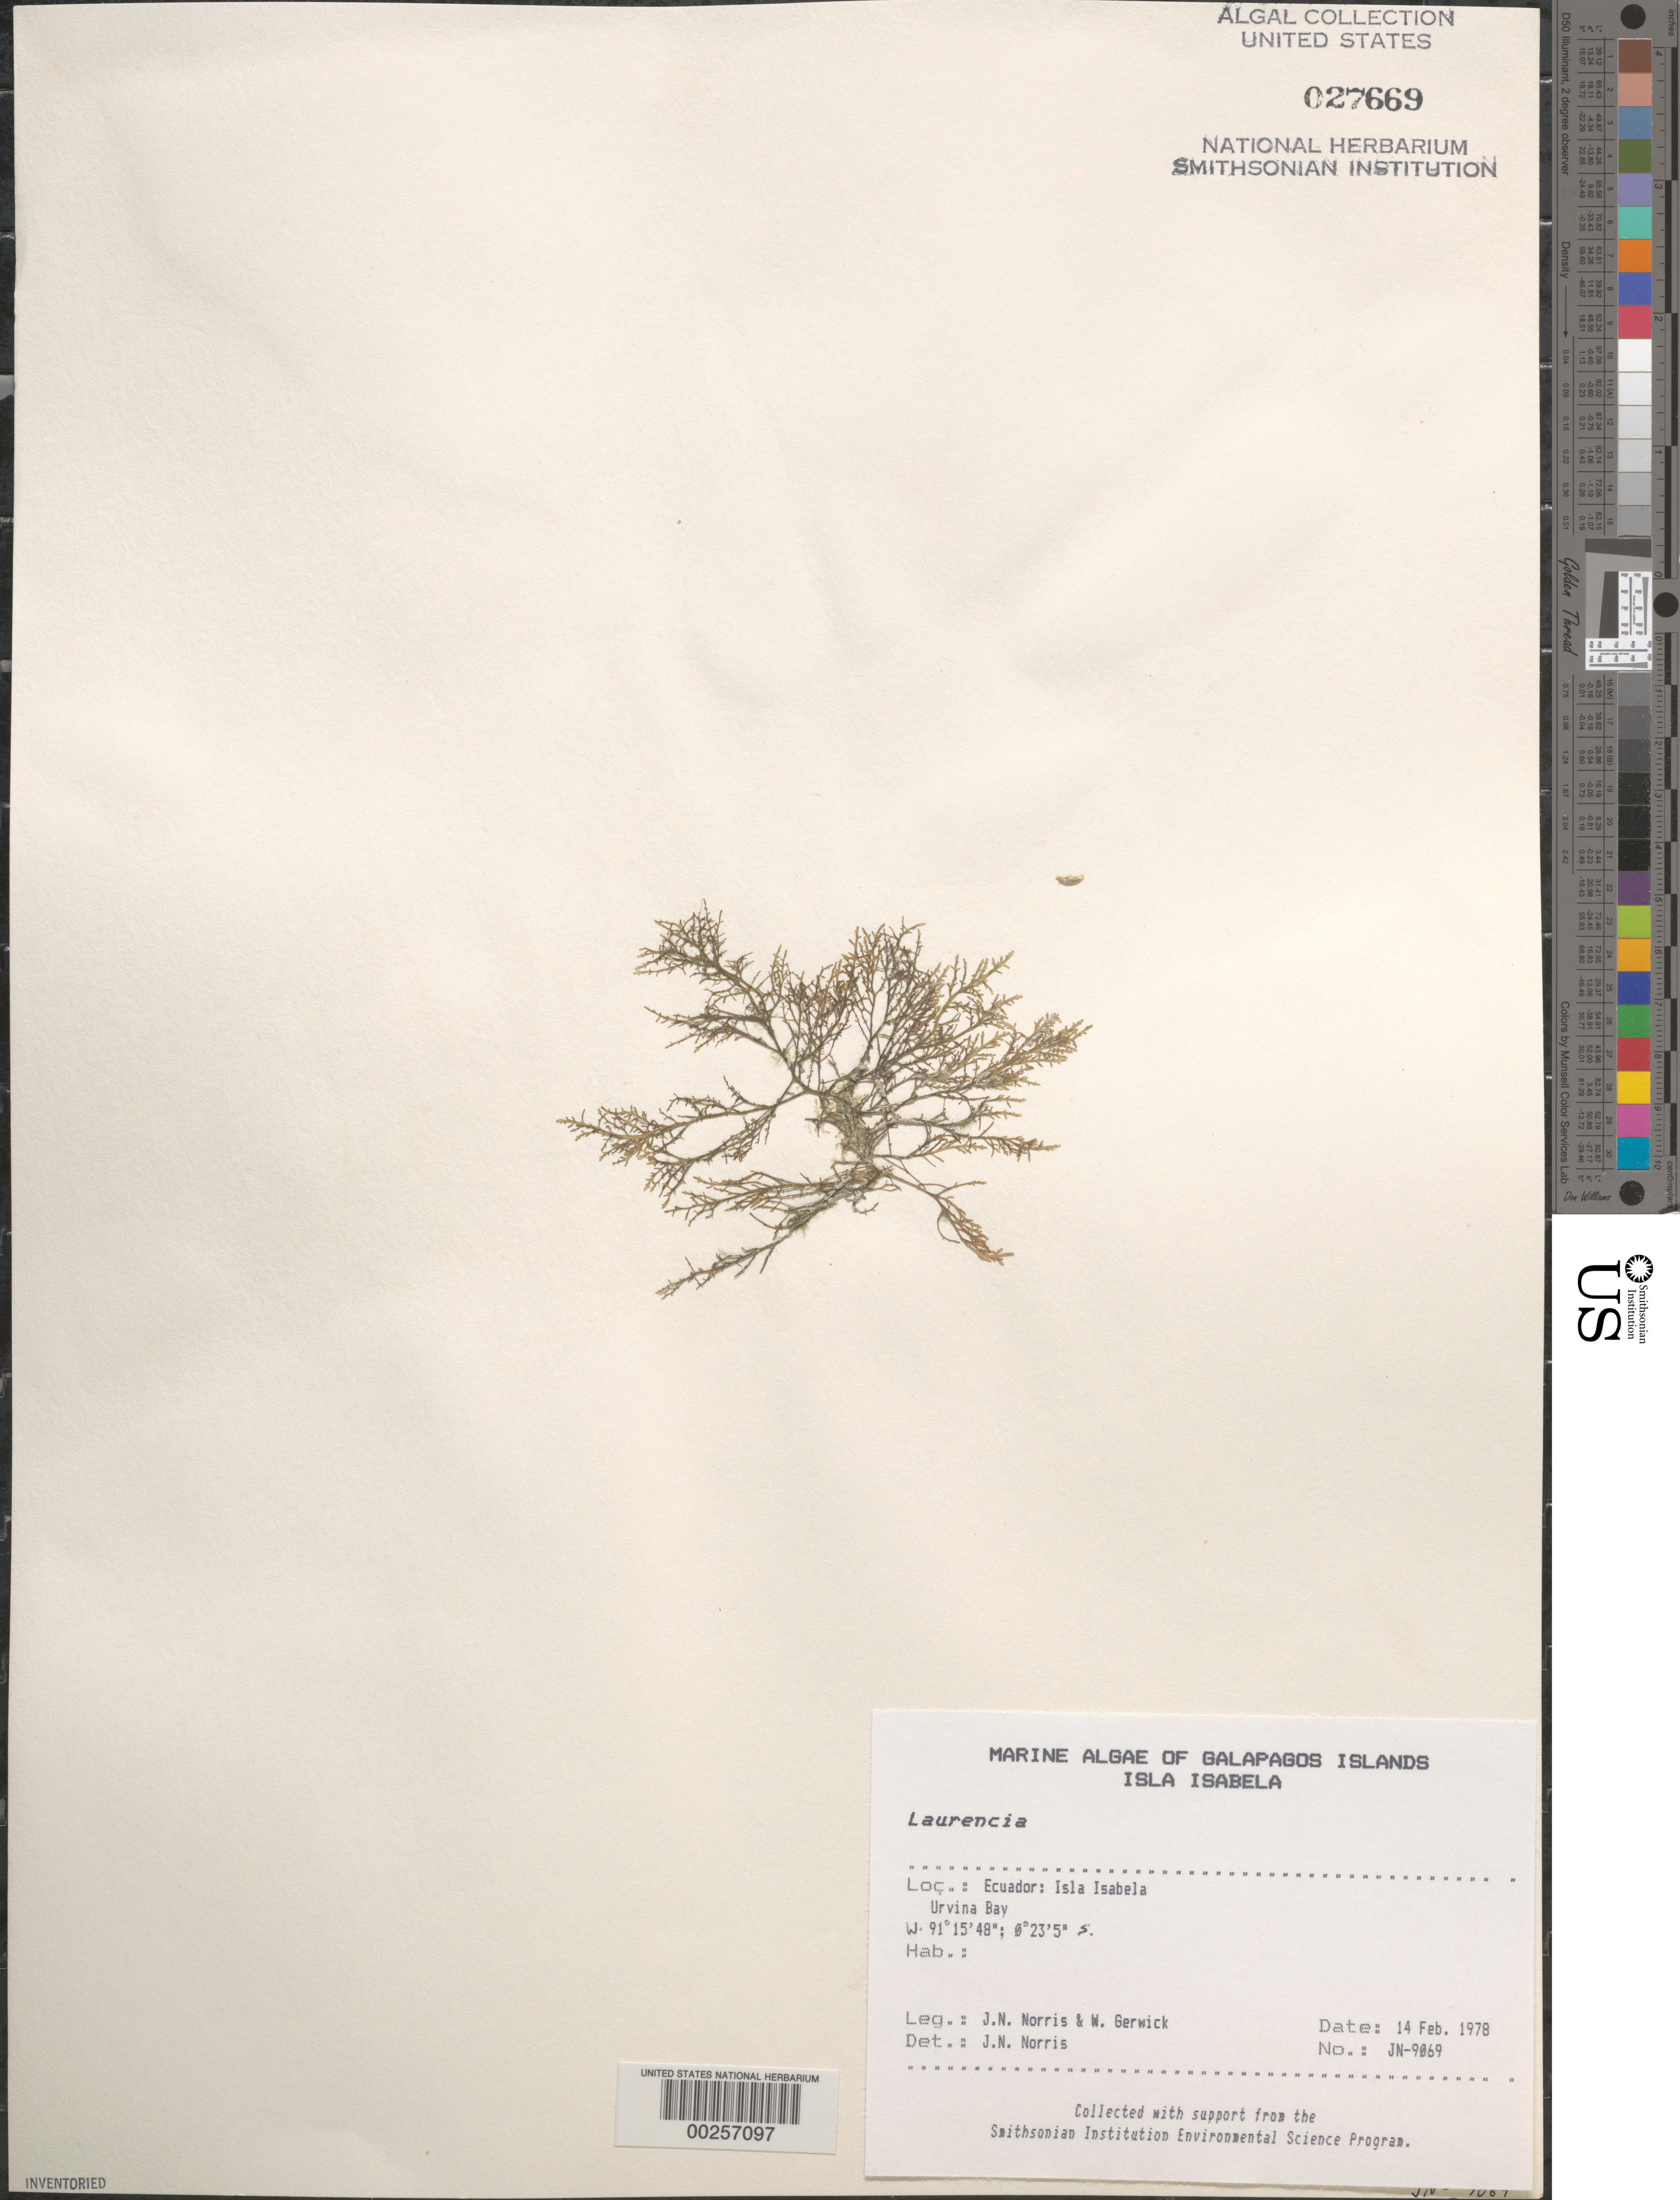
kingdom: Plantae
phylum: Rhodophyta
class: Florideophyceae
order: Ceramiales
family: Rhodomelaceae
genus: Laurencia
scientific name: Laurencia sp.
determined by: Norris, James N.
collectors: J. N. Norris & W. Gerwick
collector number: JN-9069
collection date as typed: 14 Feb 1978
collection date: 1978-02-14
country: Ecuador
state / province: Colón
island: Isabela [Albemarle]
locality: Urvina Bay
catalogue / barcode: US 27669